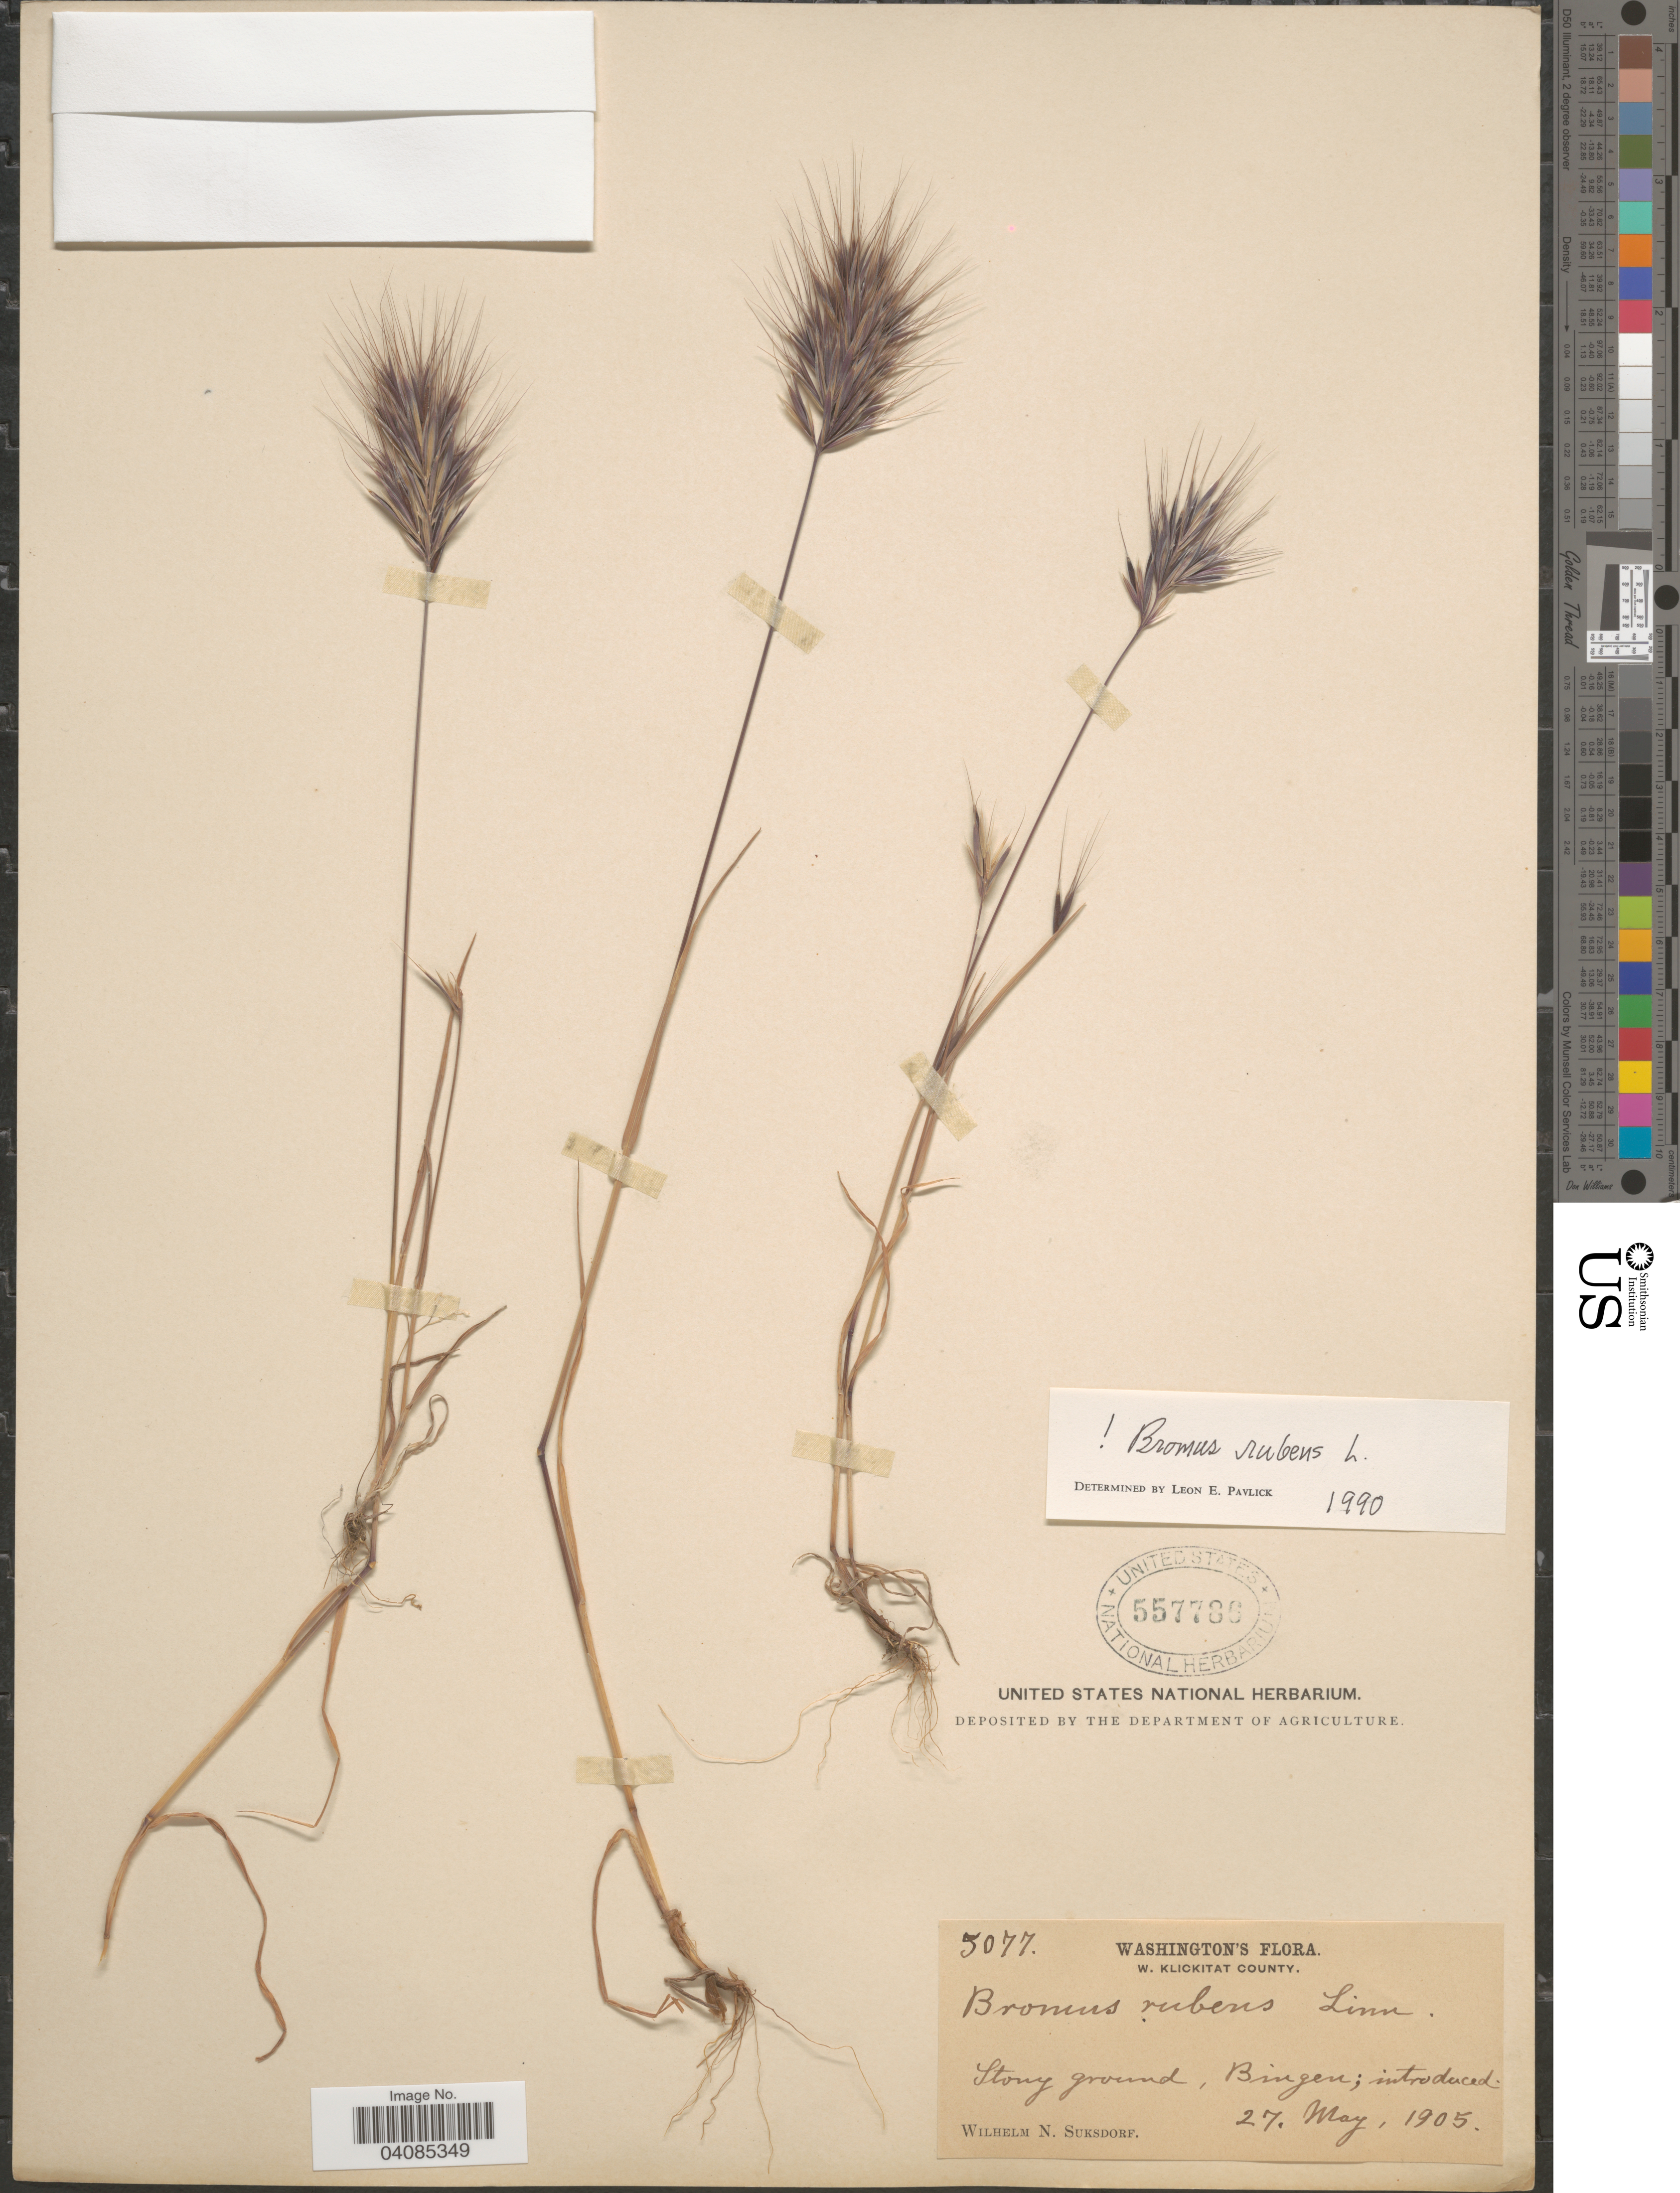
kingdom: Plantae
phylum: Tracheophyta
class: Liliopsida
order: Poales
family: Poaceae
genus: Bromus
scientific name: Bromus rubens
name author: L.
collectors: W. N. Suksdorf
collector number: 5077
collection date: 1905-05-27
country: United States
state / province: Washington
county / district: Klickitat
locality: W. Klickitat County. Stony ground, Bingen.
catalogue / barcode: US 557786